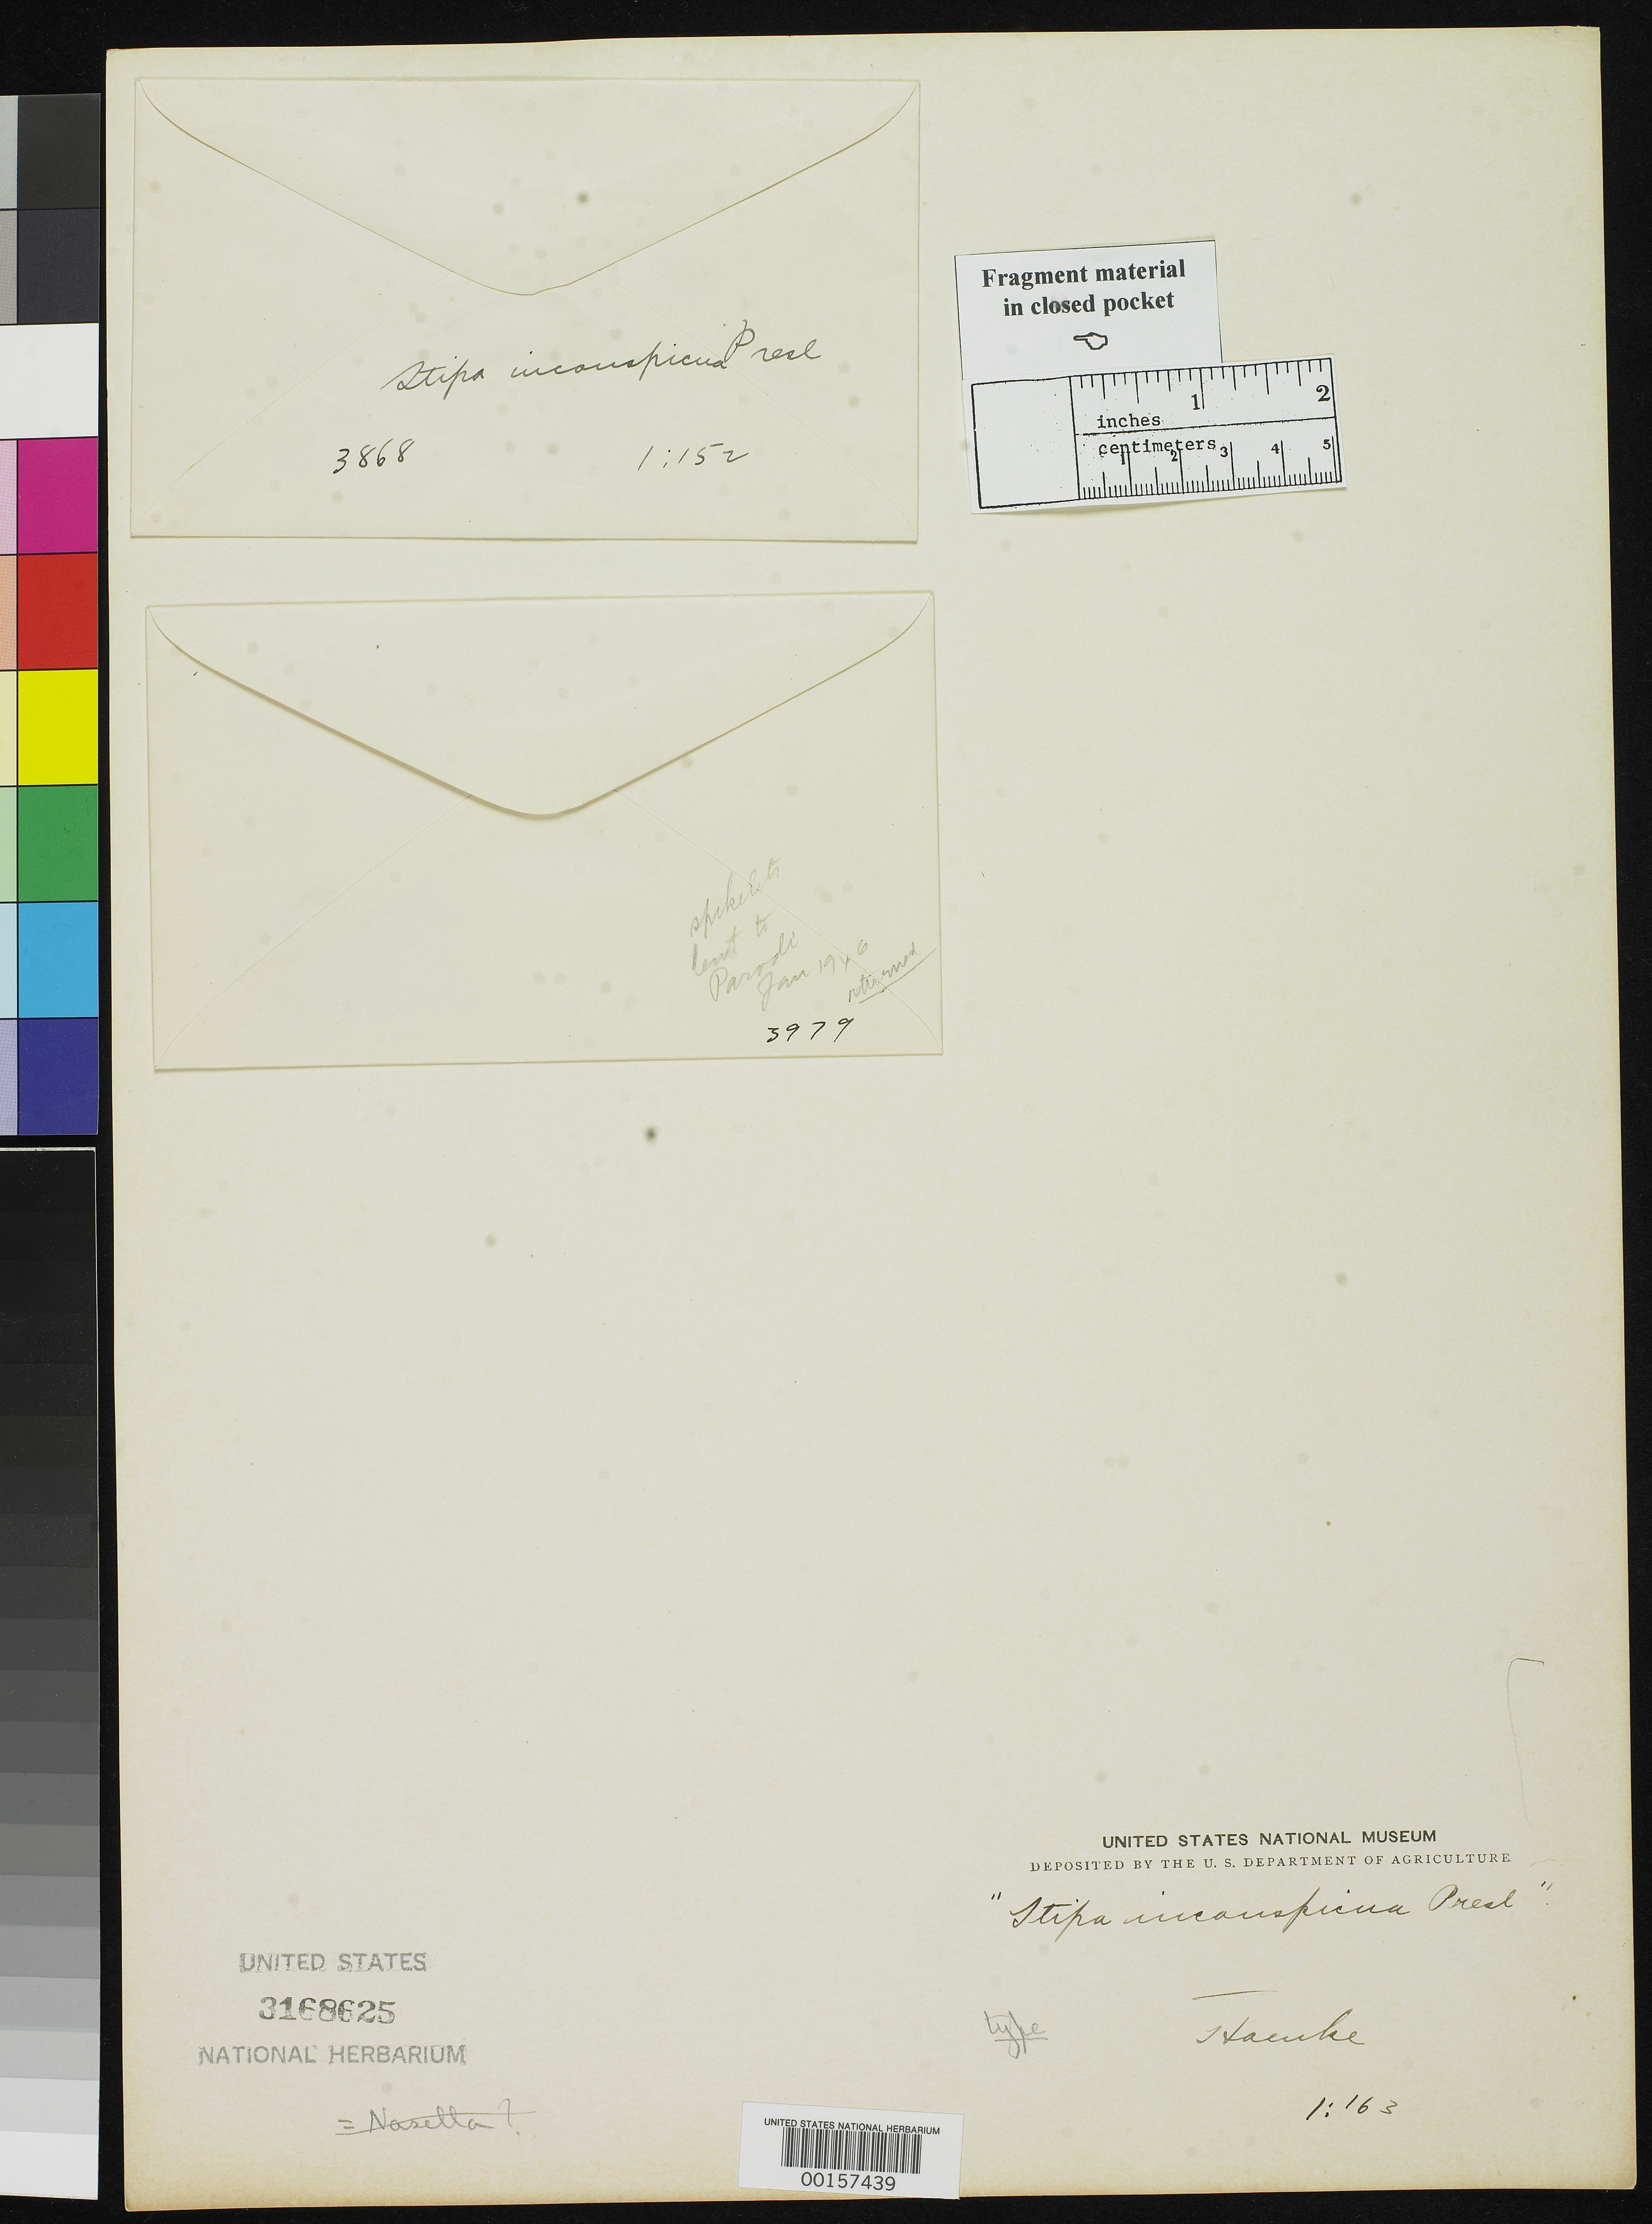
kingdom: Plantae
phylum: Tracheophyta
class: Liliopsida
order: Poales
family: Poaceae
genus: Stipa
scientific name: Stipa inconspicua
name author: J. Presl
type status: Type Fragment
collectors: T. P. X. Haenke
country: Peru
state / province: San Martín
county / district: Mariscal Cáceres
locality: Rio Huallaga, margen Derecha del; Balsa Probana; dtto. Tocache Nuevo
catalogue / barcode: US 3168625